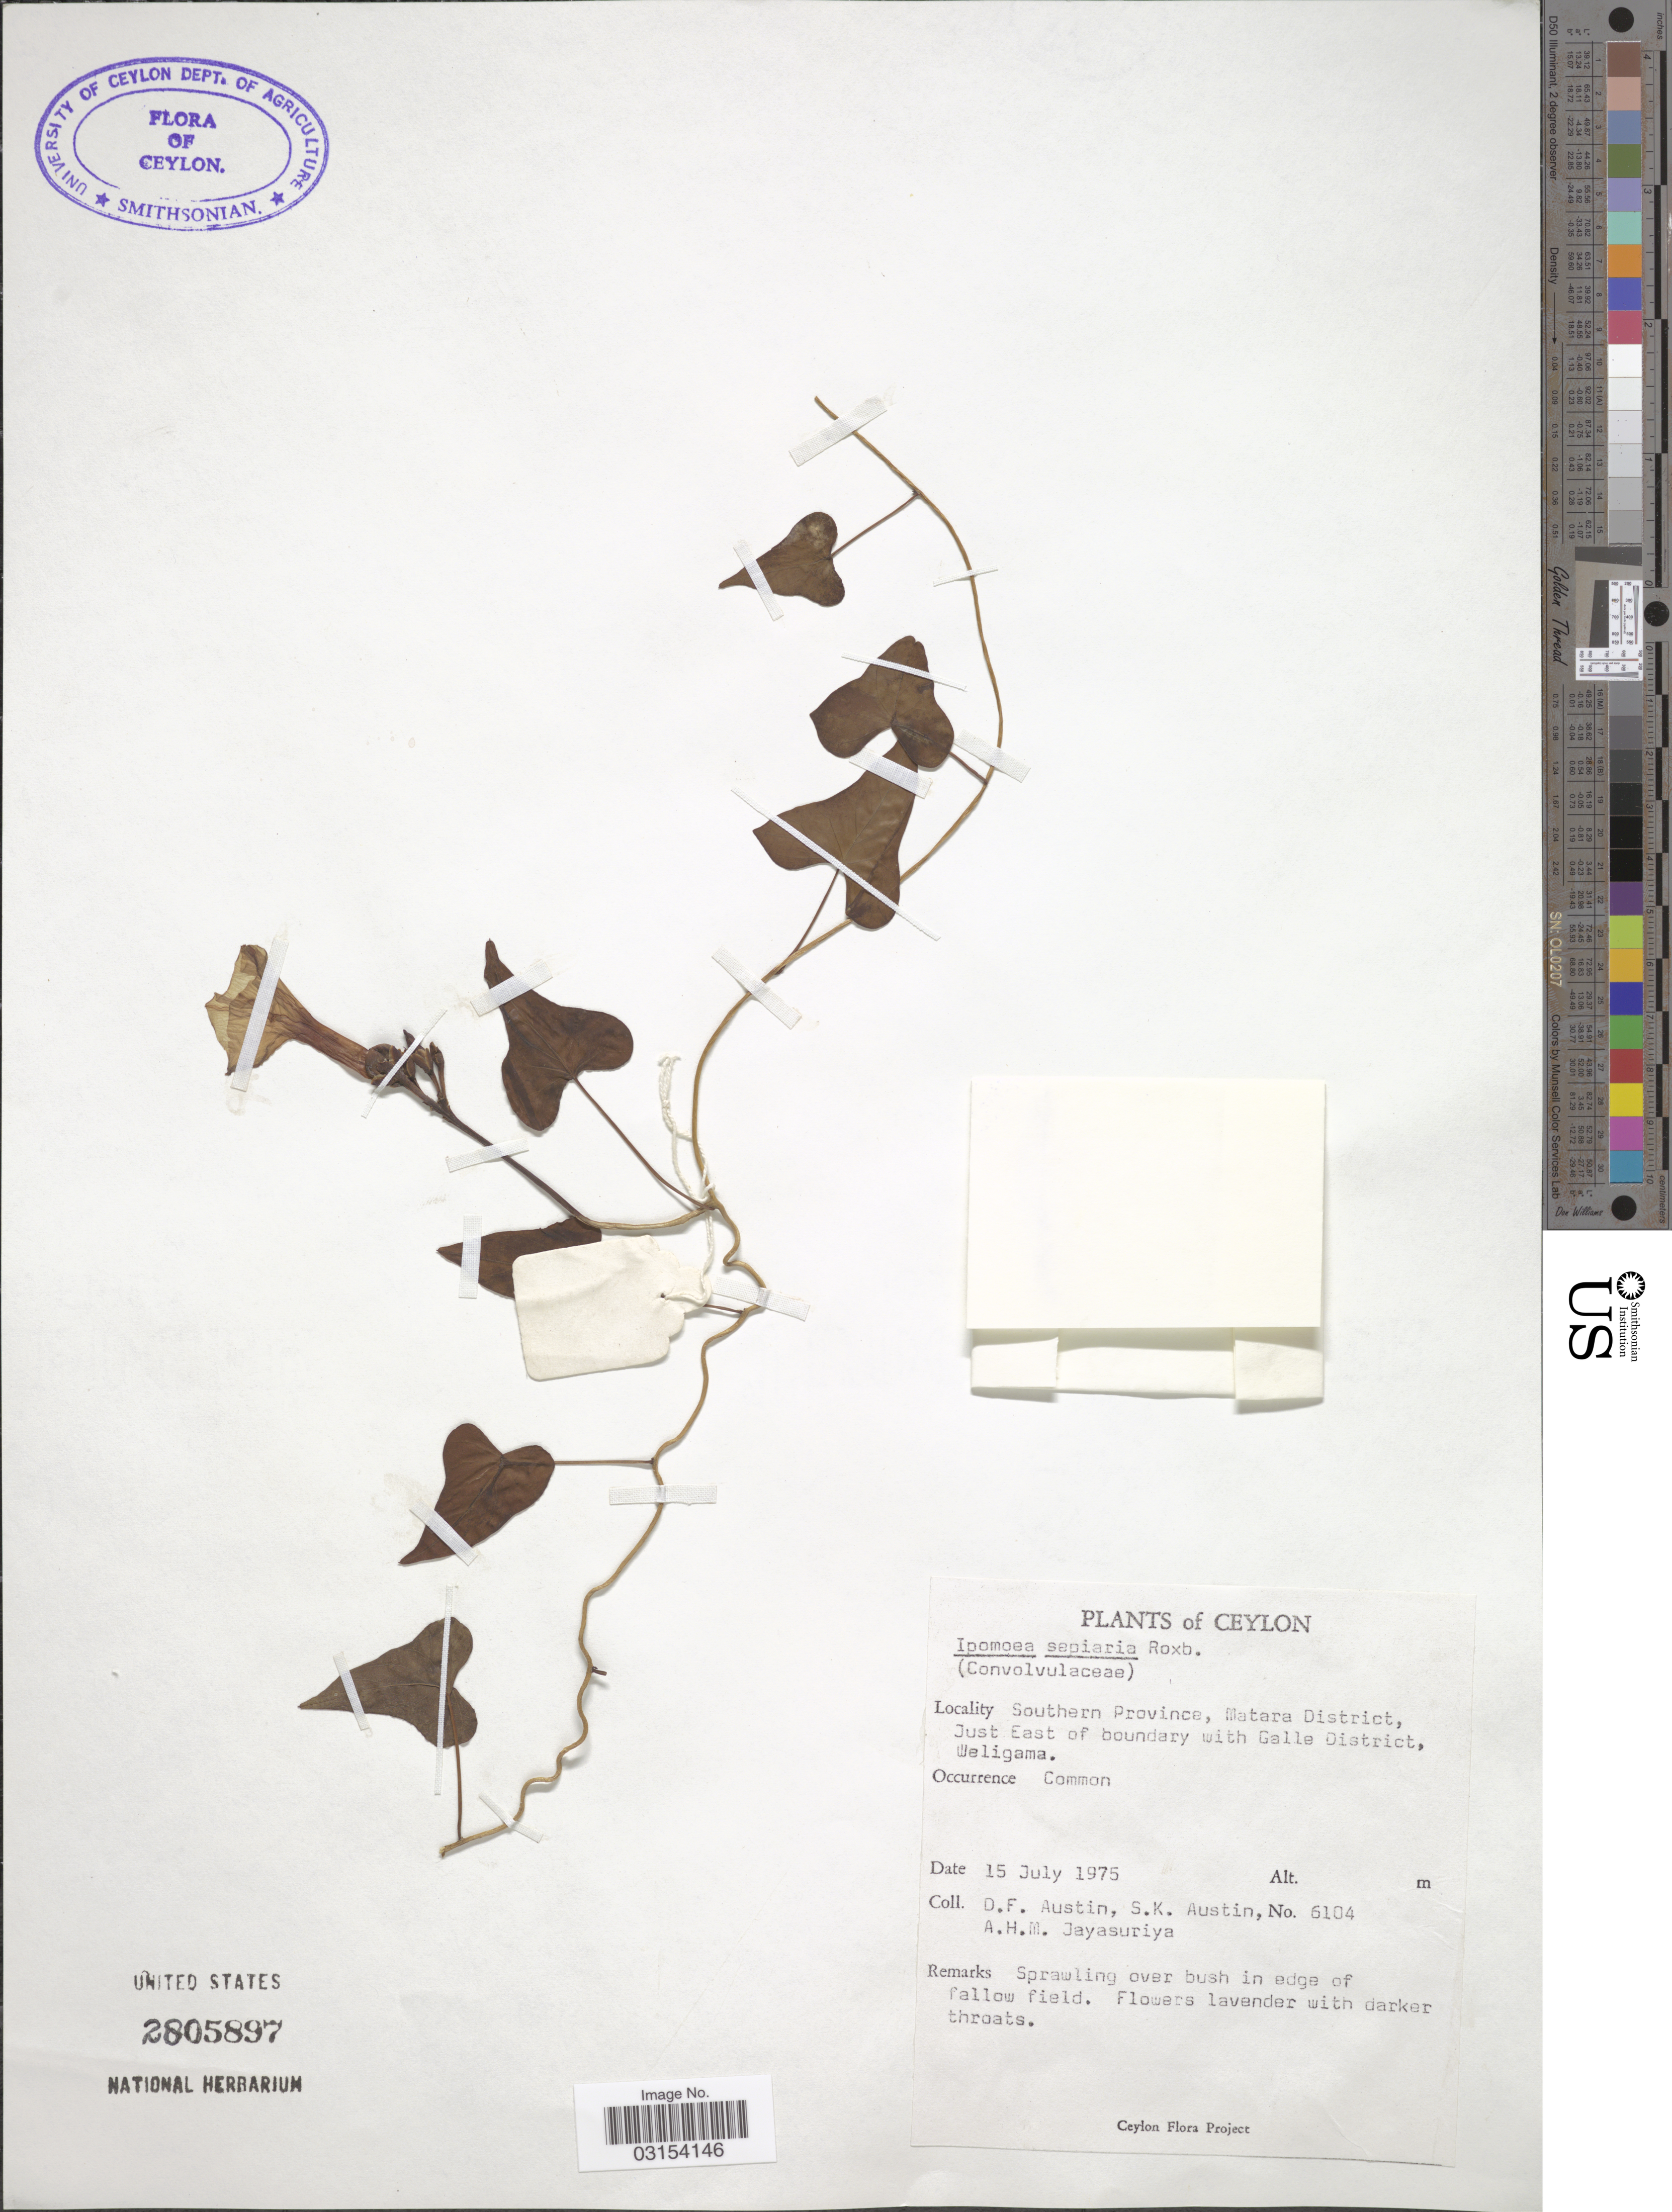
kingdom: Plantae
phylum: Tracheophyta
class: Magnoliopsida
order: Solanales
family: Convolvulaceae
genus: Ipomoea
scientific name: Ipomoea sepiaria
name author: Koenig ex Roxb.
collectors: D. Austin, S. Austin & A. H. Jayasuriya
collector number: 6104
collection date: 1975-07-15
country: Sri Lanka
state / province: Southern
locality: Ceylon, Southern Province, Matara District, Just East of boundary with Galle District, Weligama.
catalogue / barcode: US 2805897